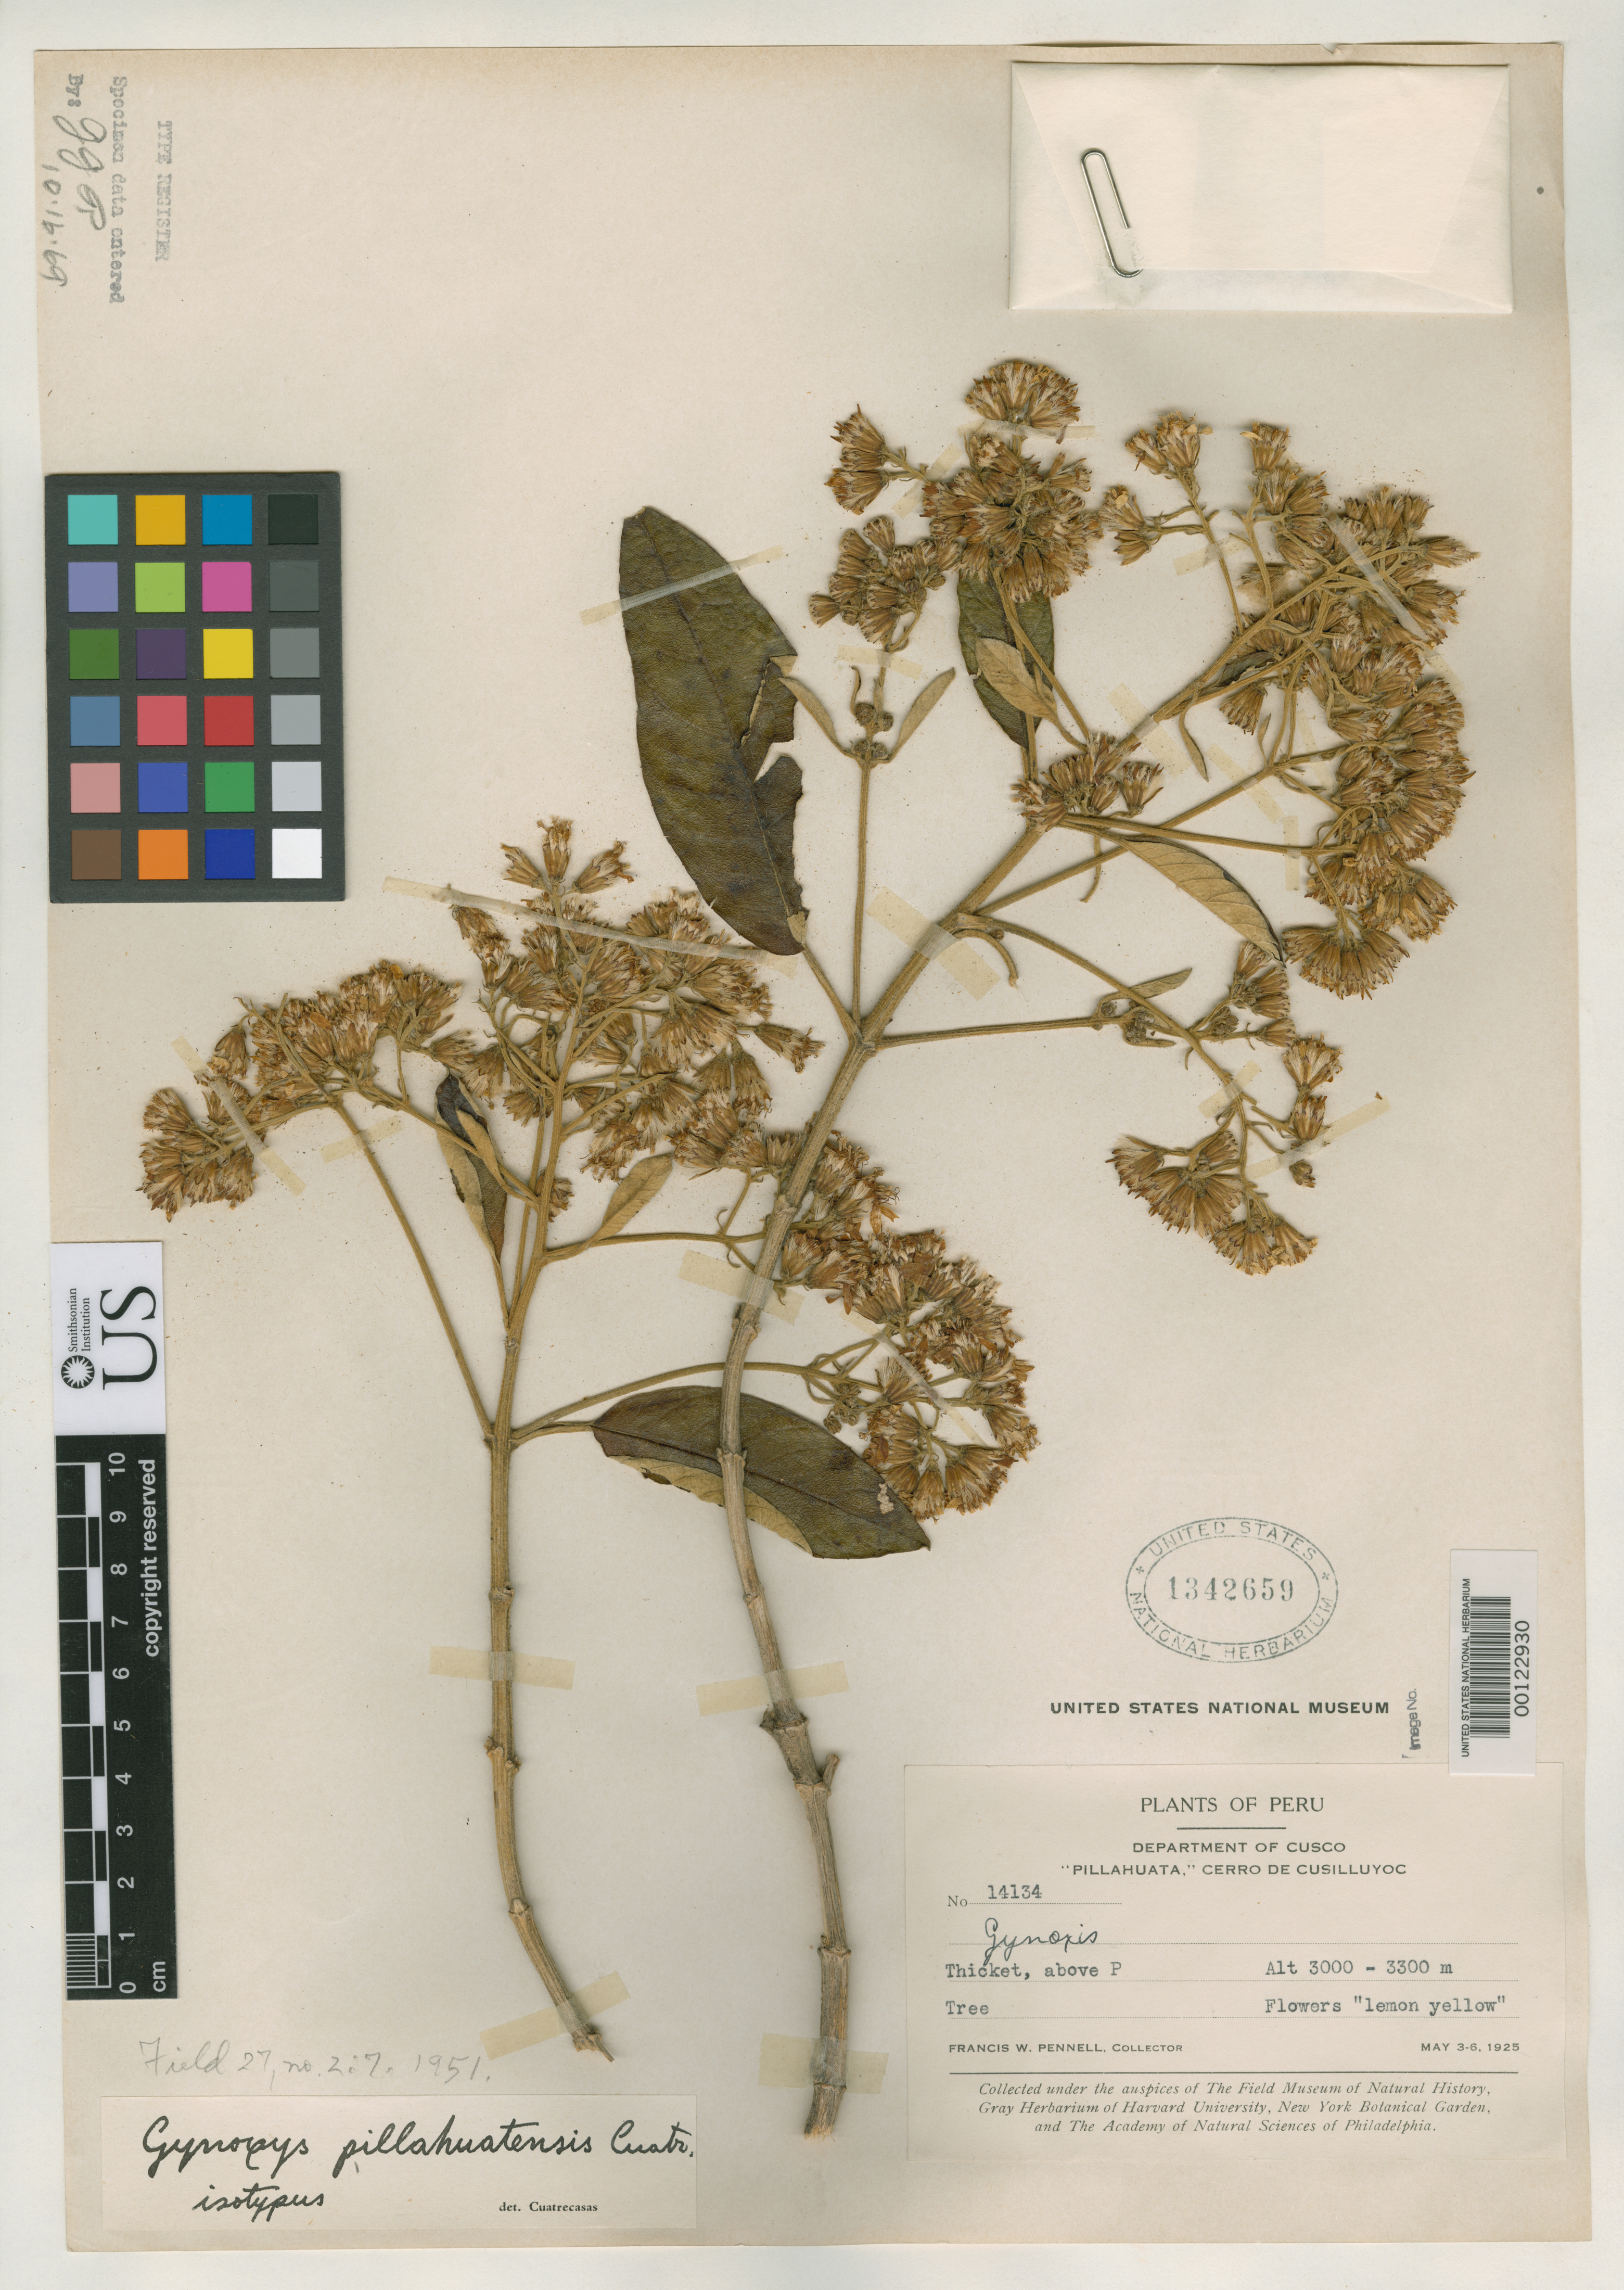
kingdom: Plantae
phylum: Tracheophyta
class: Magnoliopsida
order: Asterales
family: Asteraceae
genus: Gynoxys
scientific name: Gynoxys pillahuatensis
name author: Cuatrec.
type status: Isotype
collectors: F. W. Pennell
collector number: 14134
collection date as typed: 03 May 1925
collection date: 1925-05-03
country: Peru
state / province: Cusco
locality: Pillahuata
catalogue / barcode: US 1342659